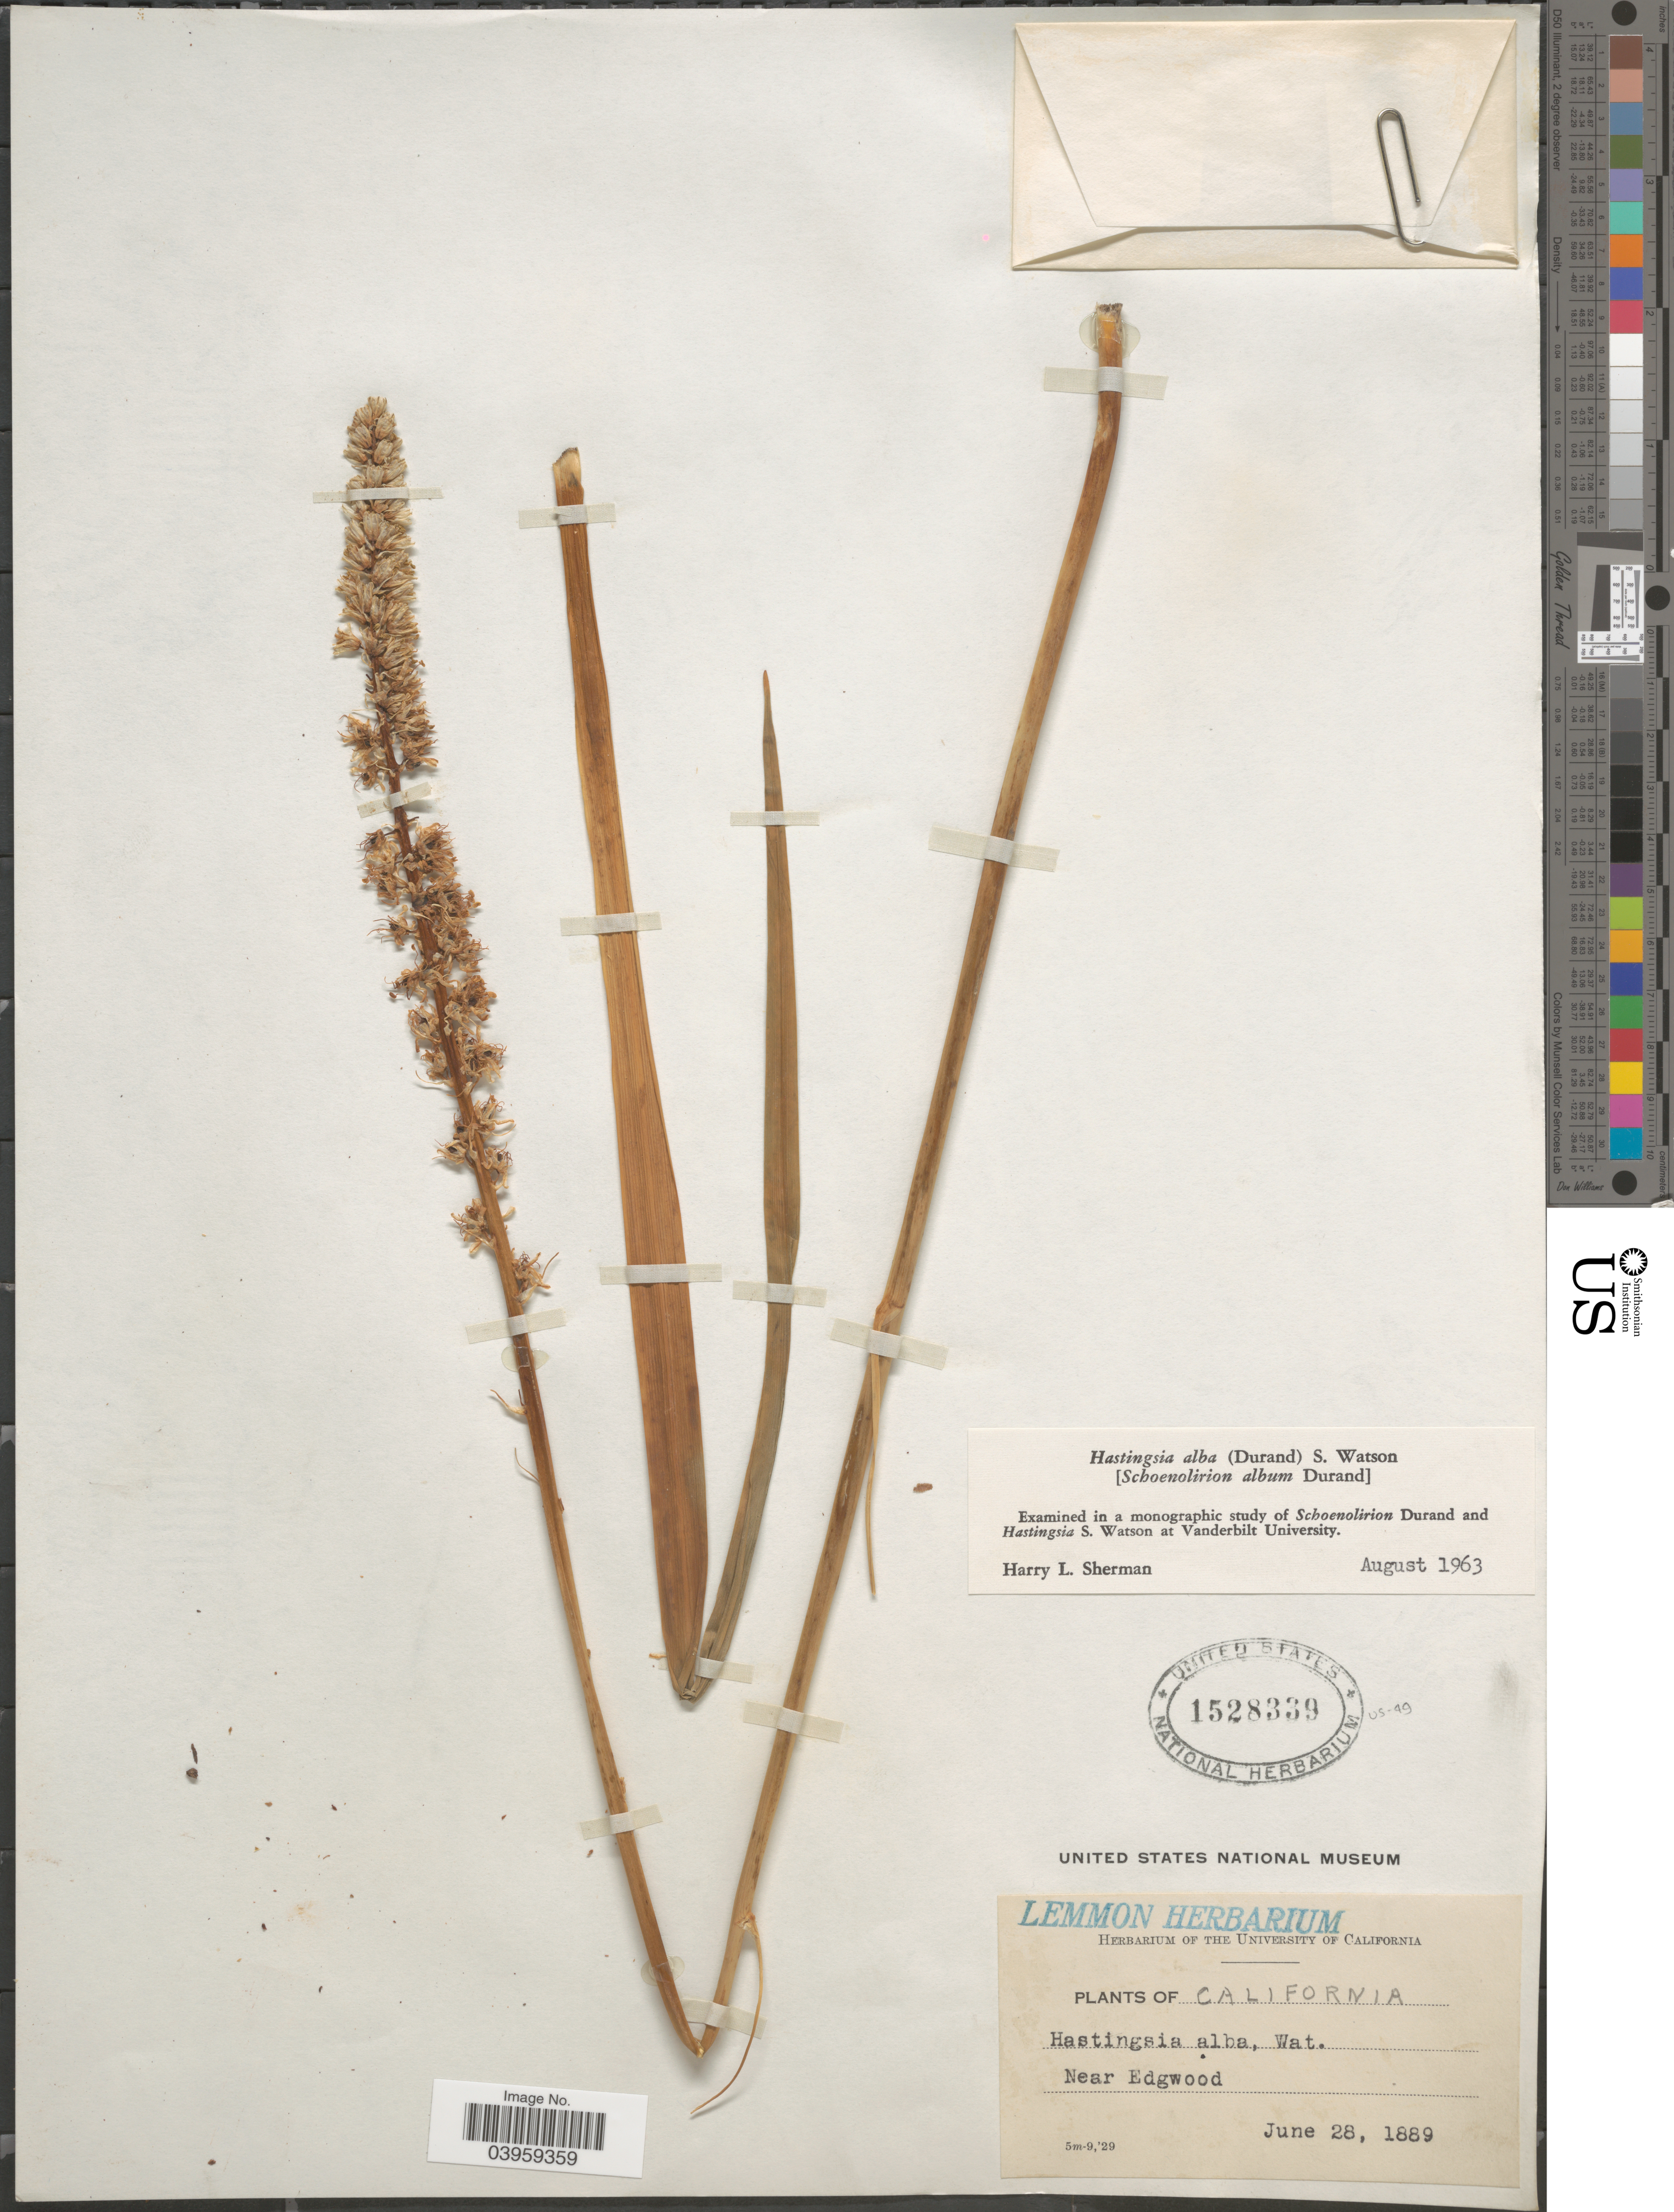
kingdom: Plantae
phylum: Tracheophyta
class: Liliopsida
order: Asparagales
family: Asparagaceae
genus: Hastingsia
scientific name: Hastingsia alba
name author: (Durand) S. Watson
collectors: ex herb. Lemmon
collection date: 1889-06-28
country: United States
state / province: California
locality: Near Edgwood.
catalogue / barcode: US 1528339